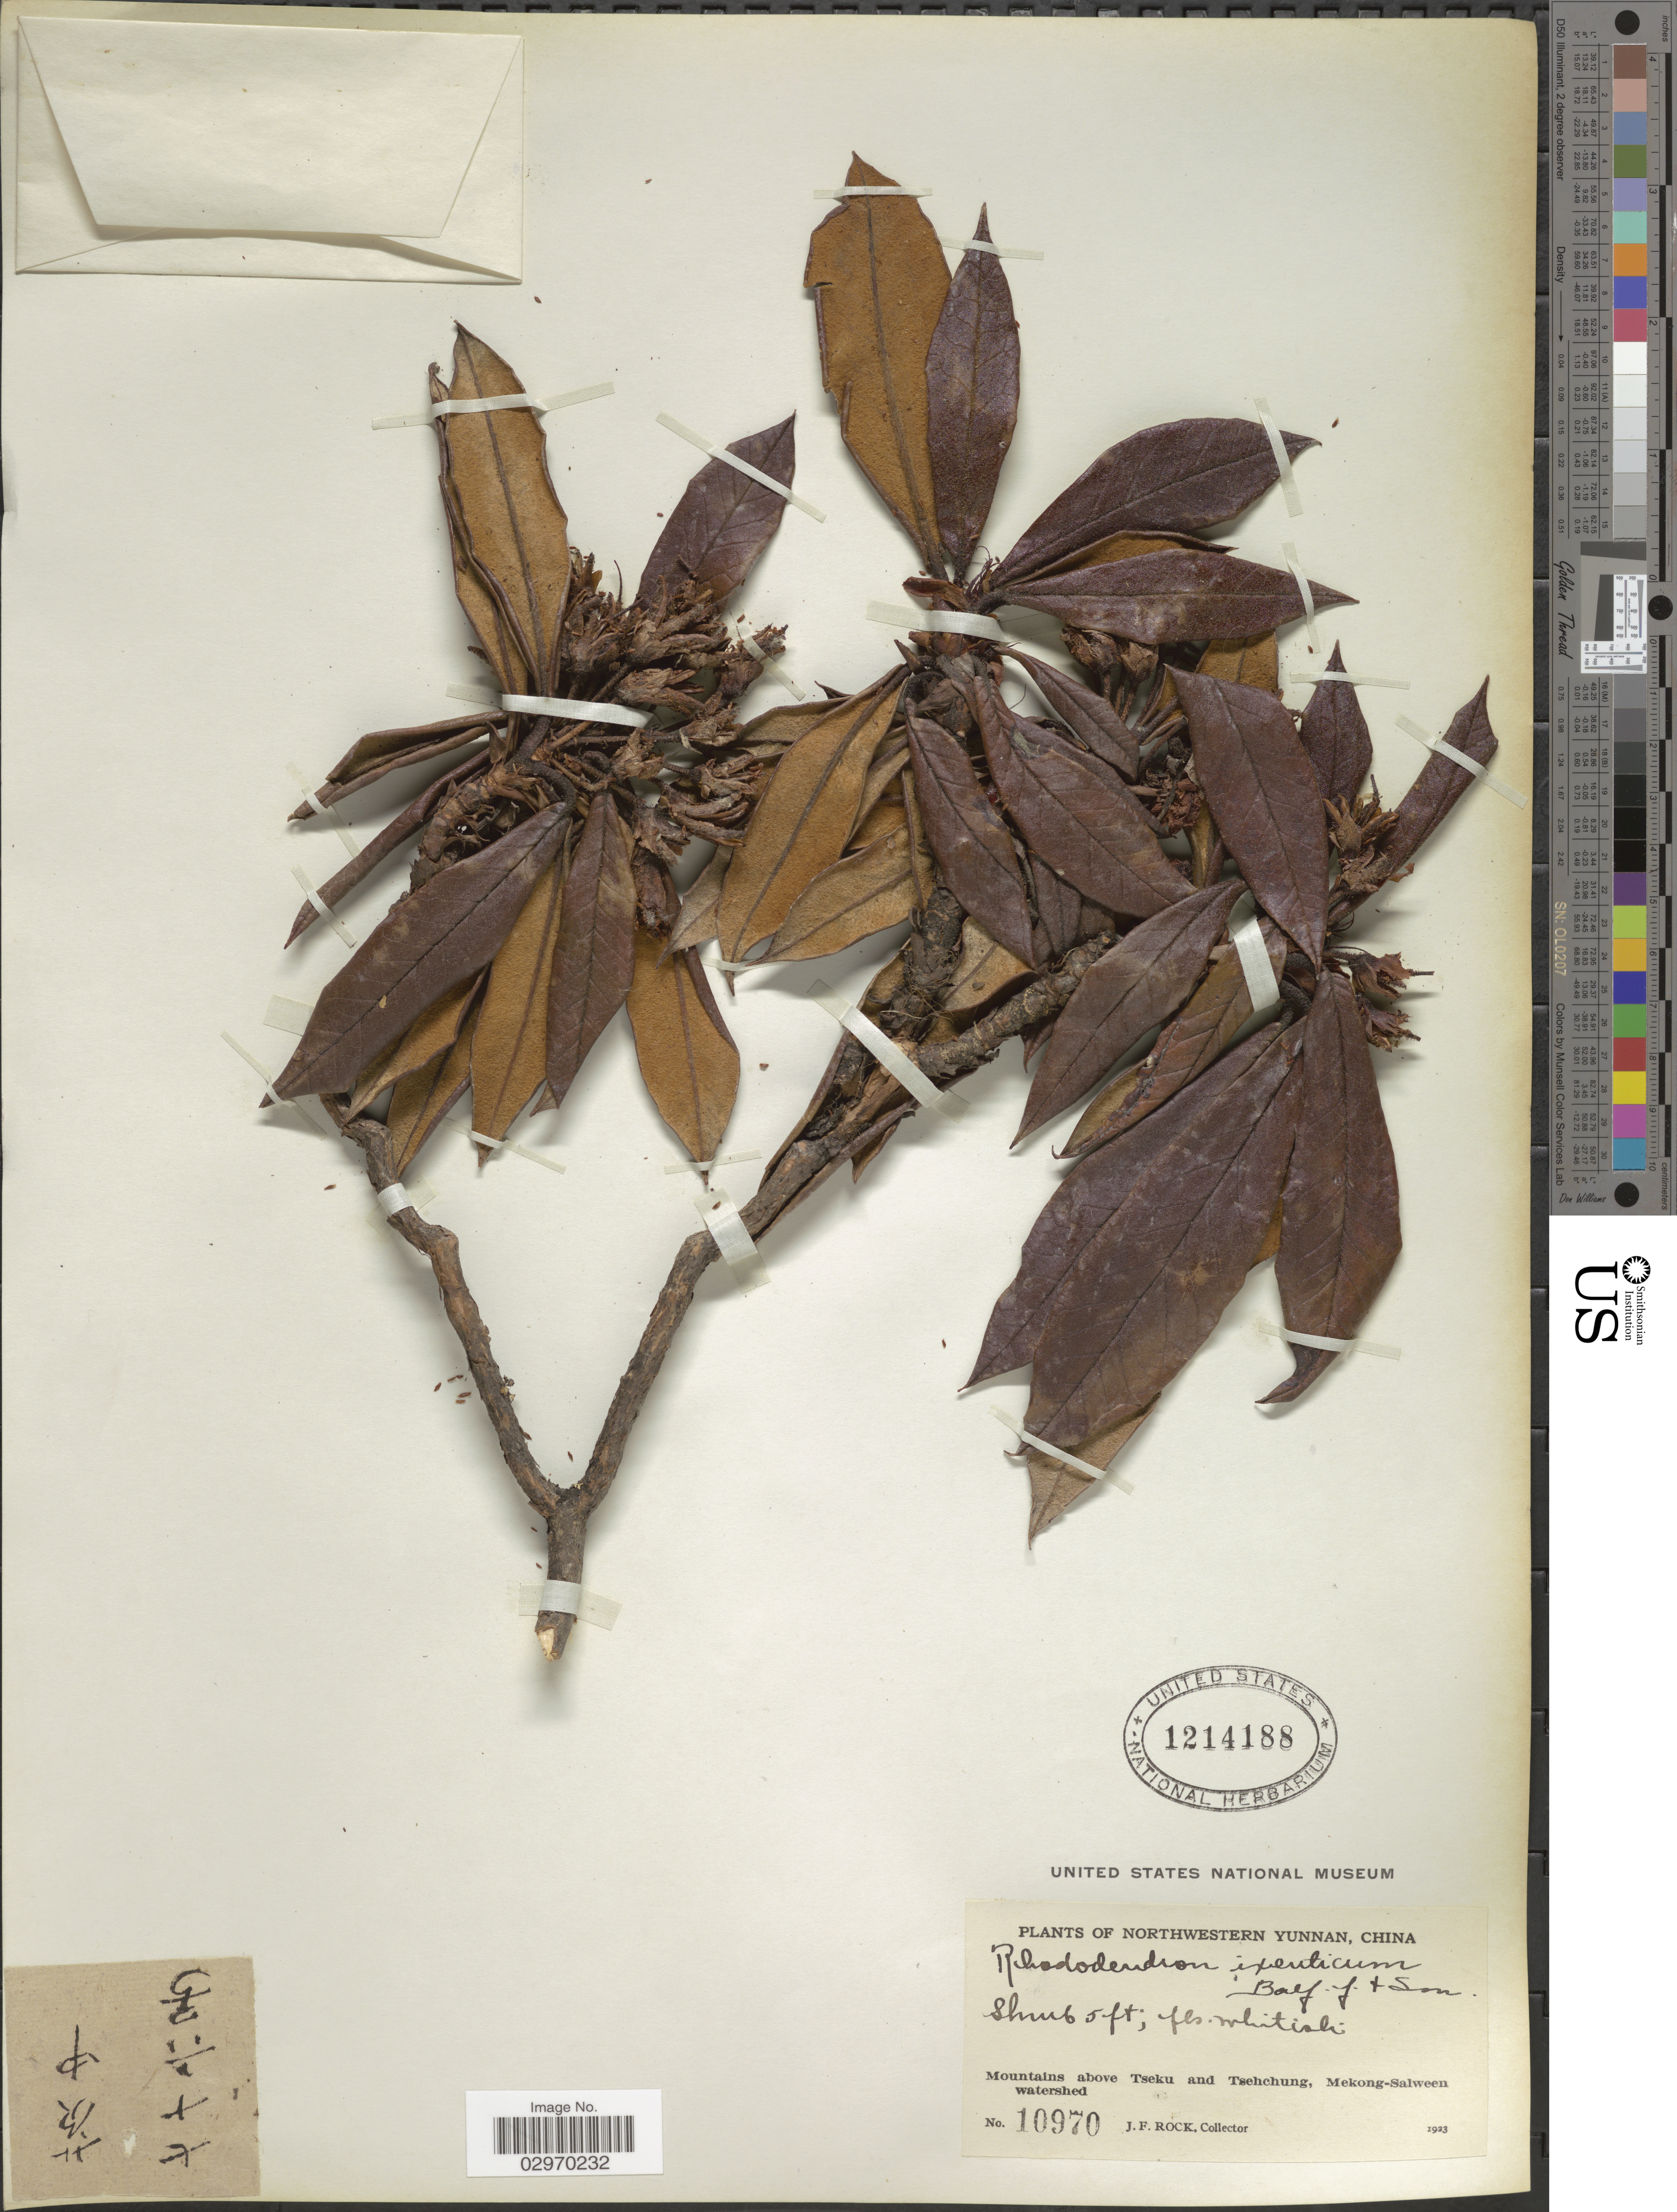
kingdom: Plantae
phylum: Tracheophyta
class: Magnoliopsida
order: Ericales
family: Ericaceae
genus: Rhododendron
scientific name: Rhododendron crinigerum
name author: Franch.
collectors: J. Rock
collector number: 10970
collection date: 1923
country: China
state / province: Yunnan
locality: Northwestern Yunnan, Mountains above Tseku and Tsehchung, Mekong-Salween watershed.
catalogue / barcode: US 1214188